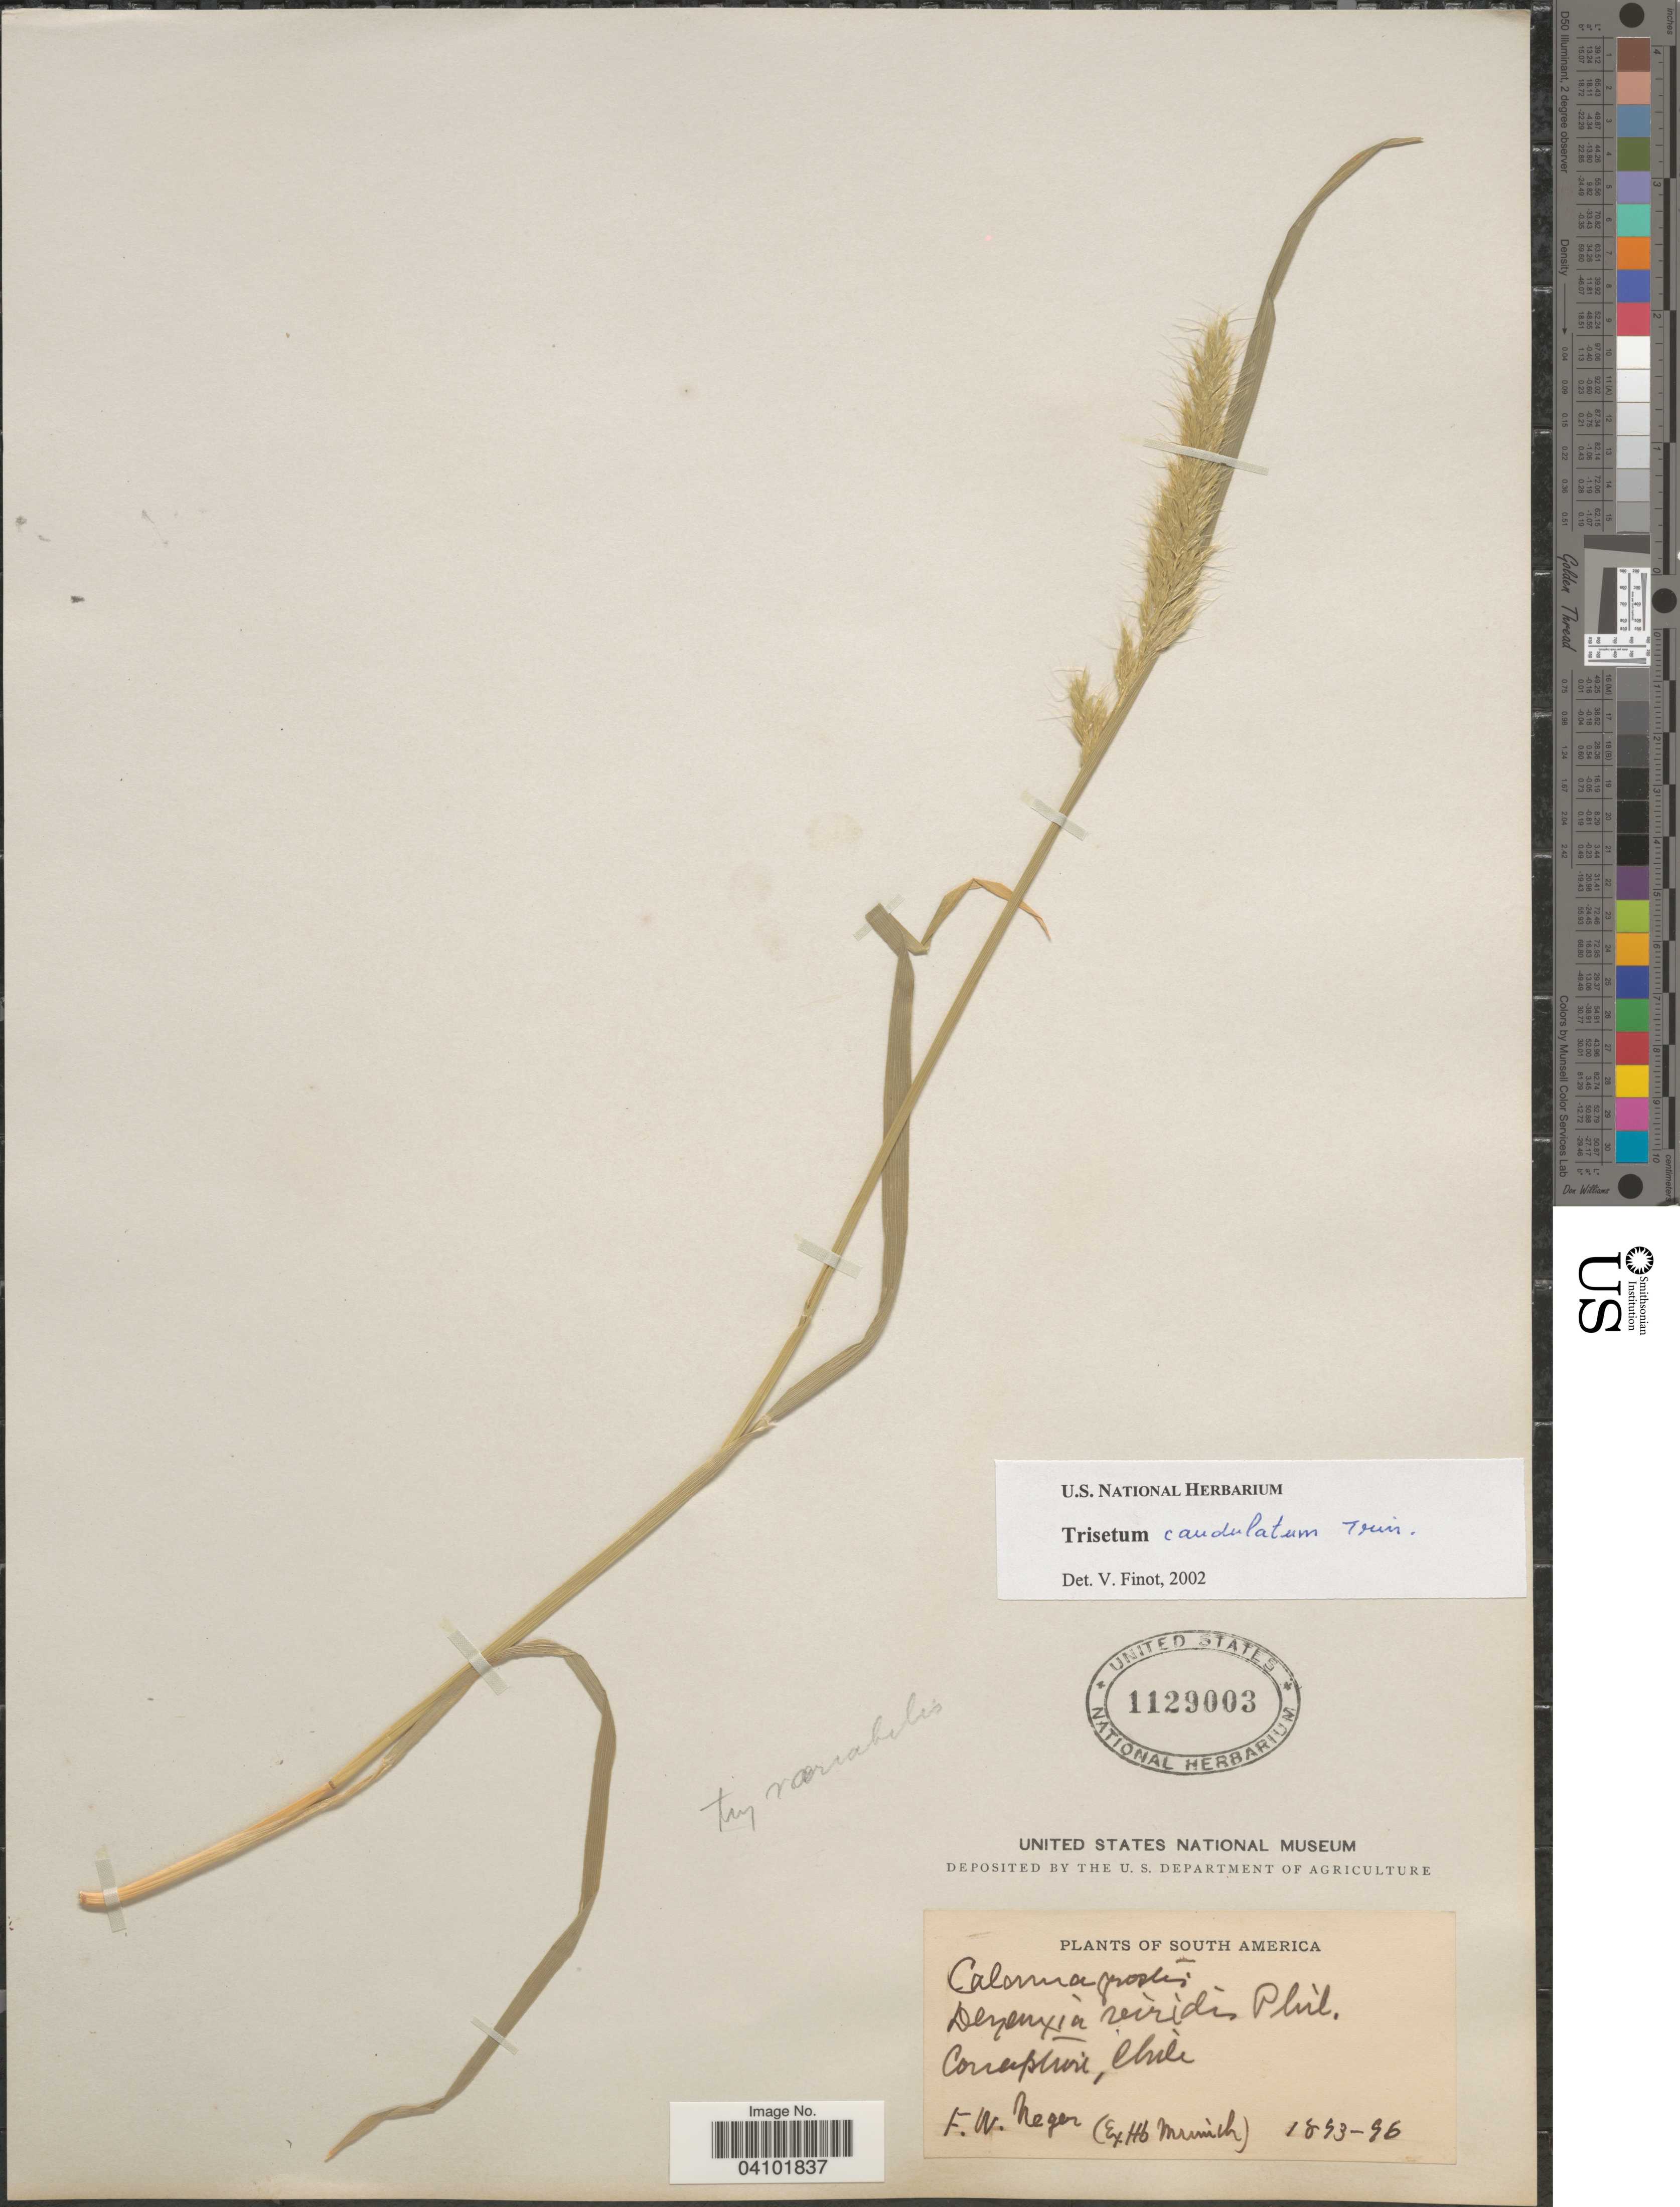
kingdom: Plantae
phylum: Tracheophyta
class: Liliopsida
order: Poales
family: Poaceae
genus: Koeleria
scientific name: Koeleria caudulata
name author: (Trin.) Griseb.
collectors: F. Neger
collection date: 1893/1896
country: Chile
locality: Concepcion.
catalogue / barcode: US 1129003